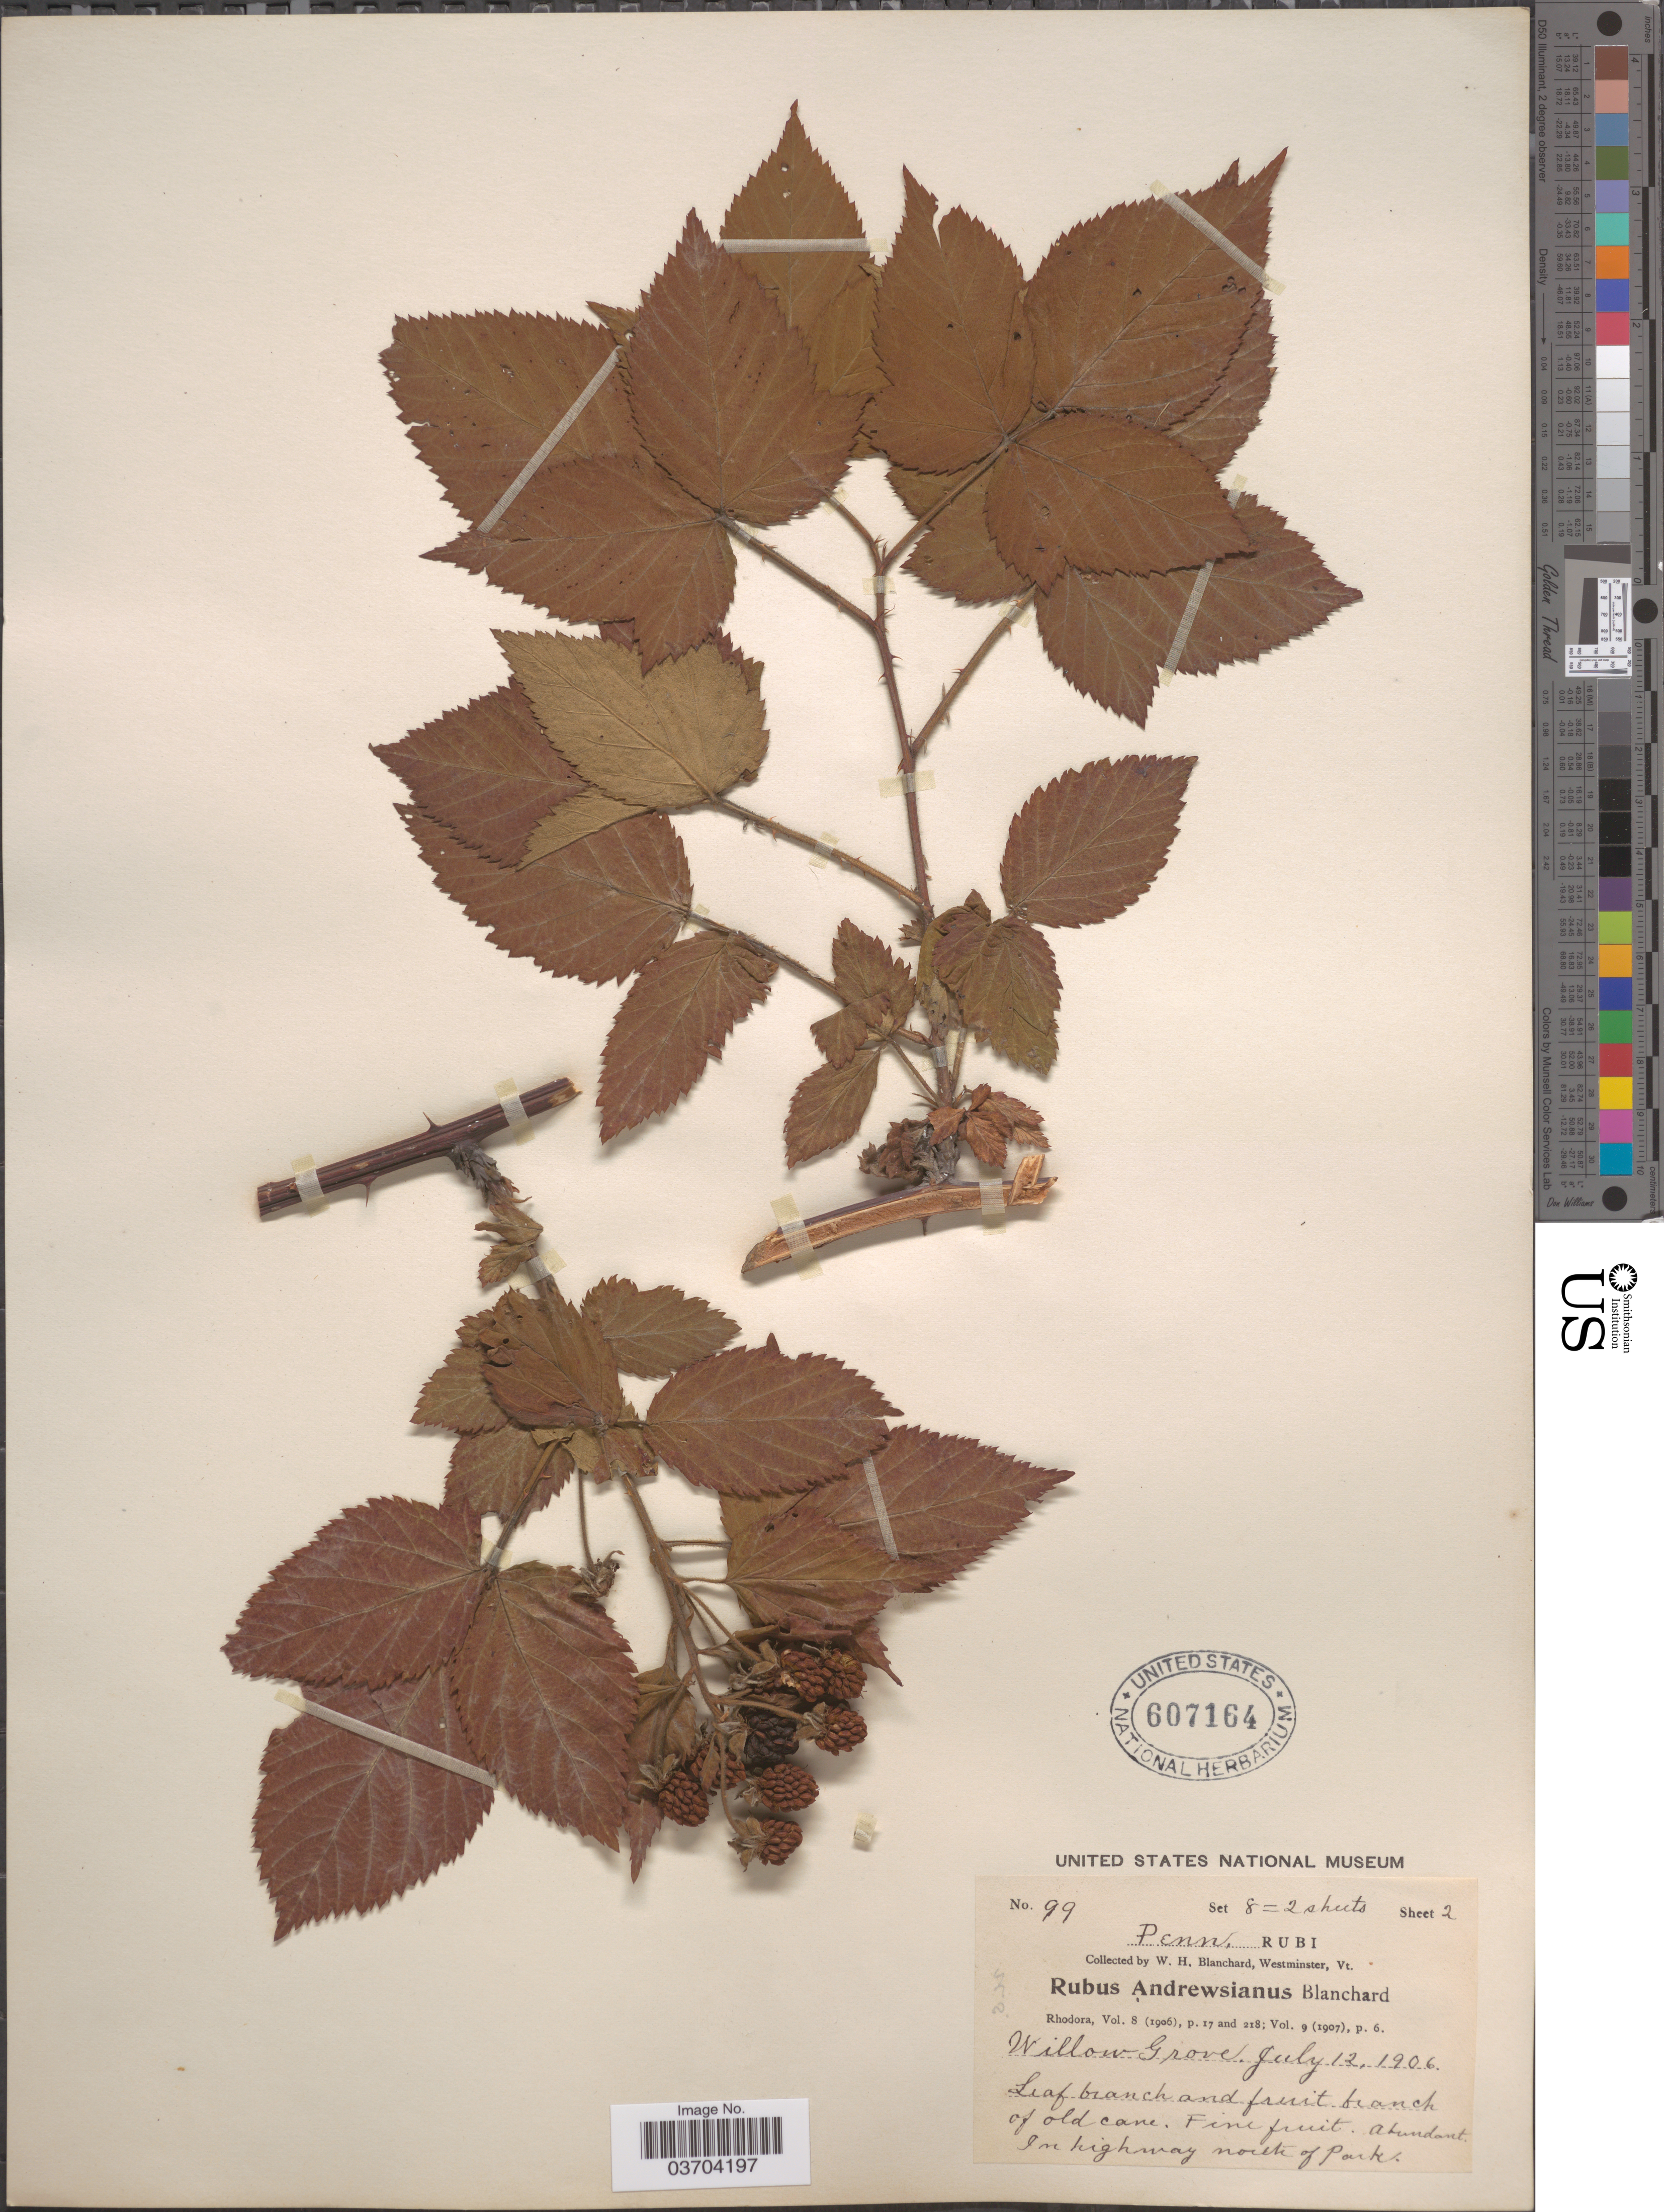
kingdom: Plantae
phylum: Tracheophyta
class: Magnoliopsida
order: Rosales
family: Rosaceae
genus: Rubus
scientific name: Rubus argutus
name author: Link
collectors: W. H. Blanchard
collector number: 99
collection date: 1906-07-12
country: United States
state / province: Pennsylvania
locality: Willow Grove. In highway north of Park.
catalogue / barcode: US 607164